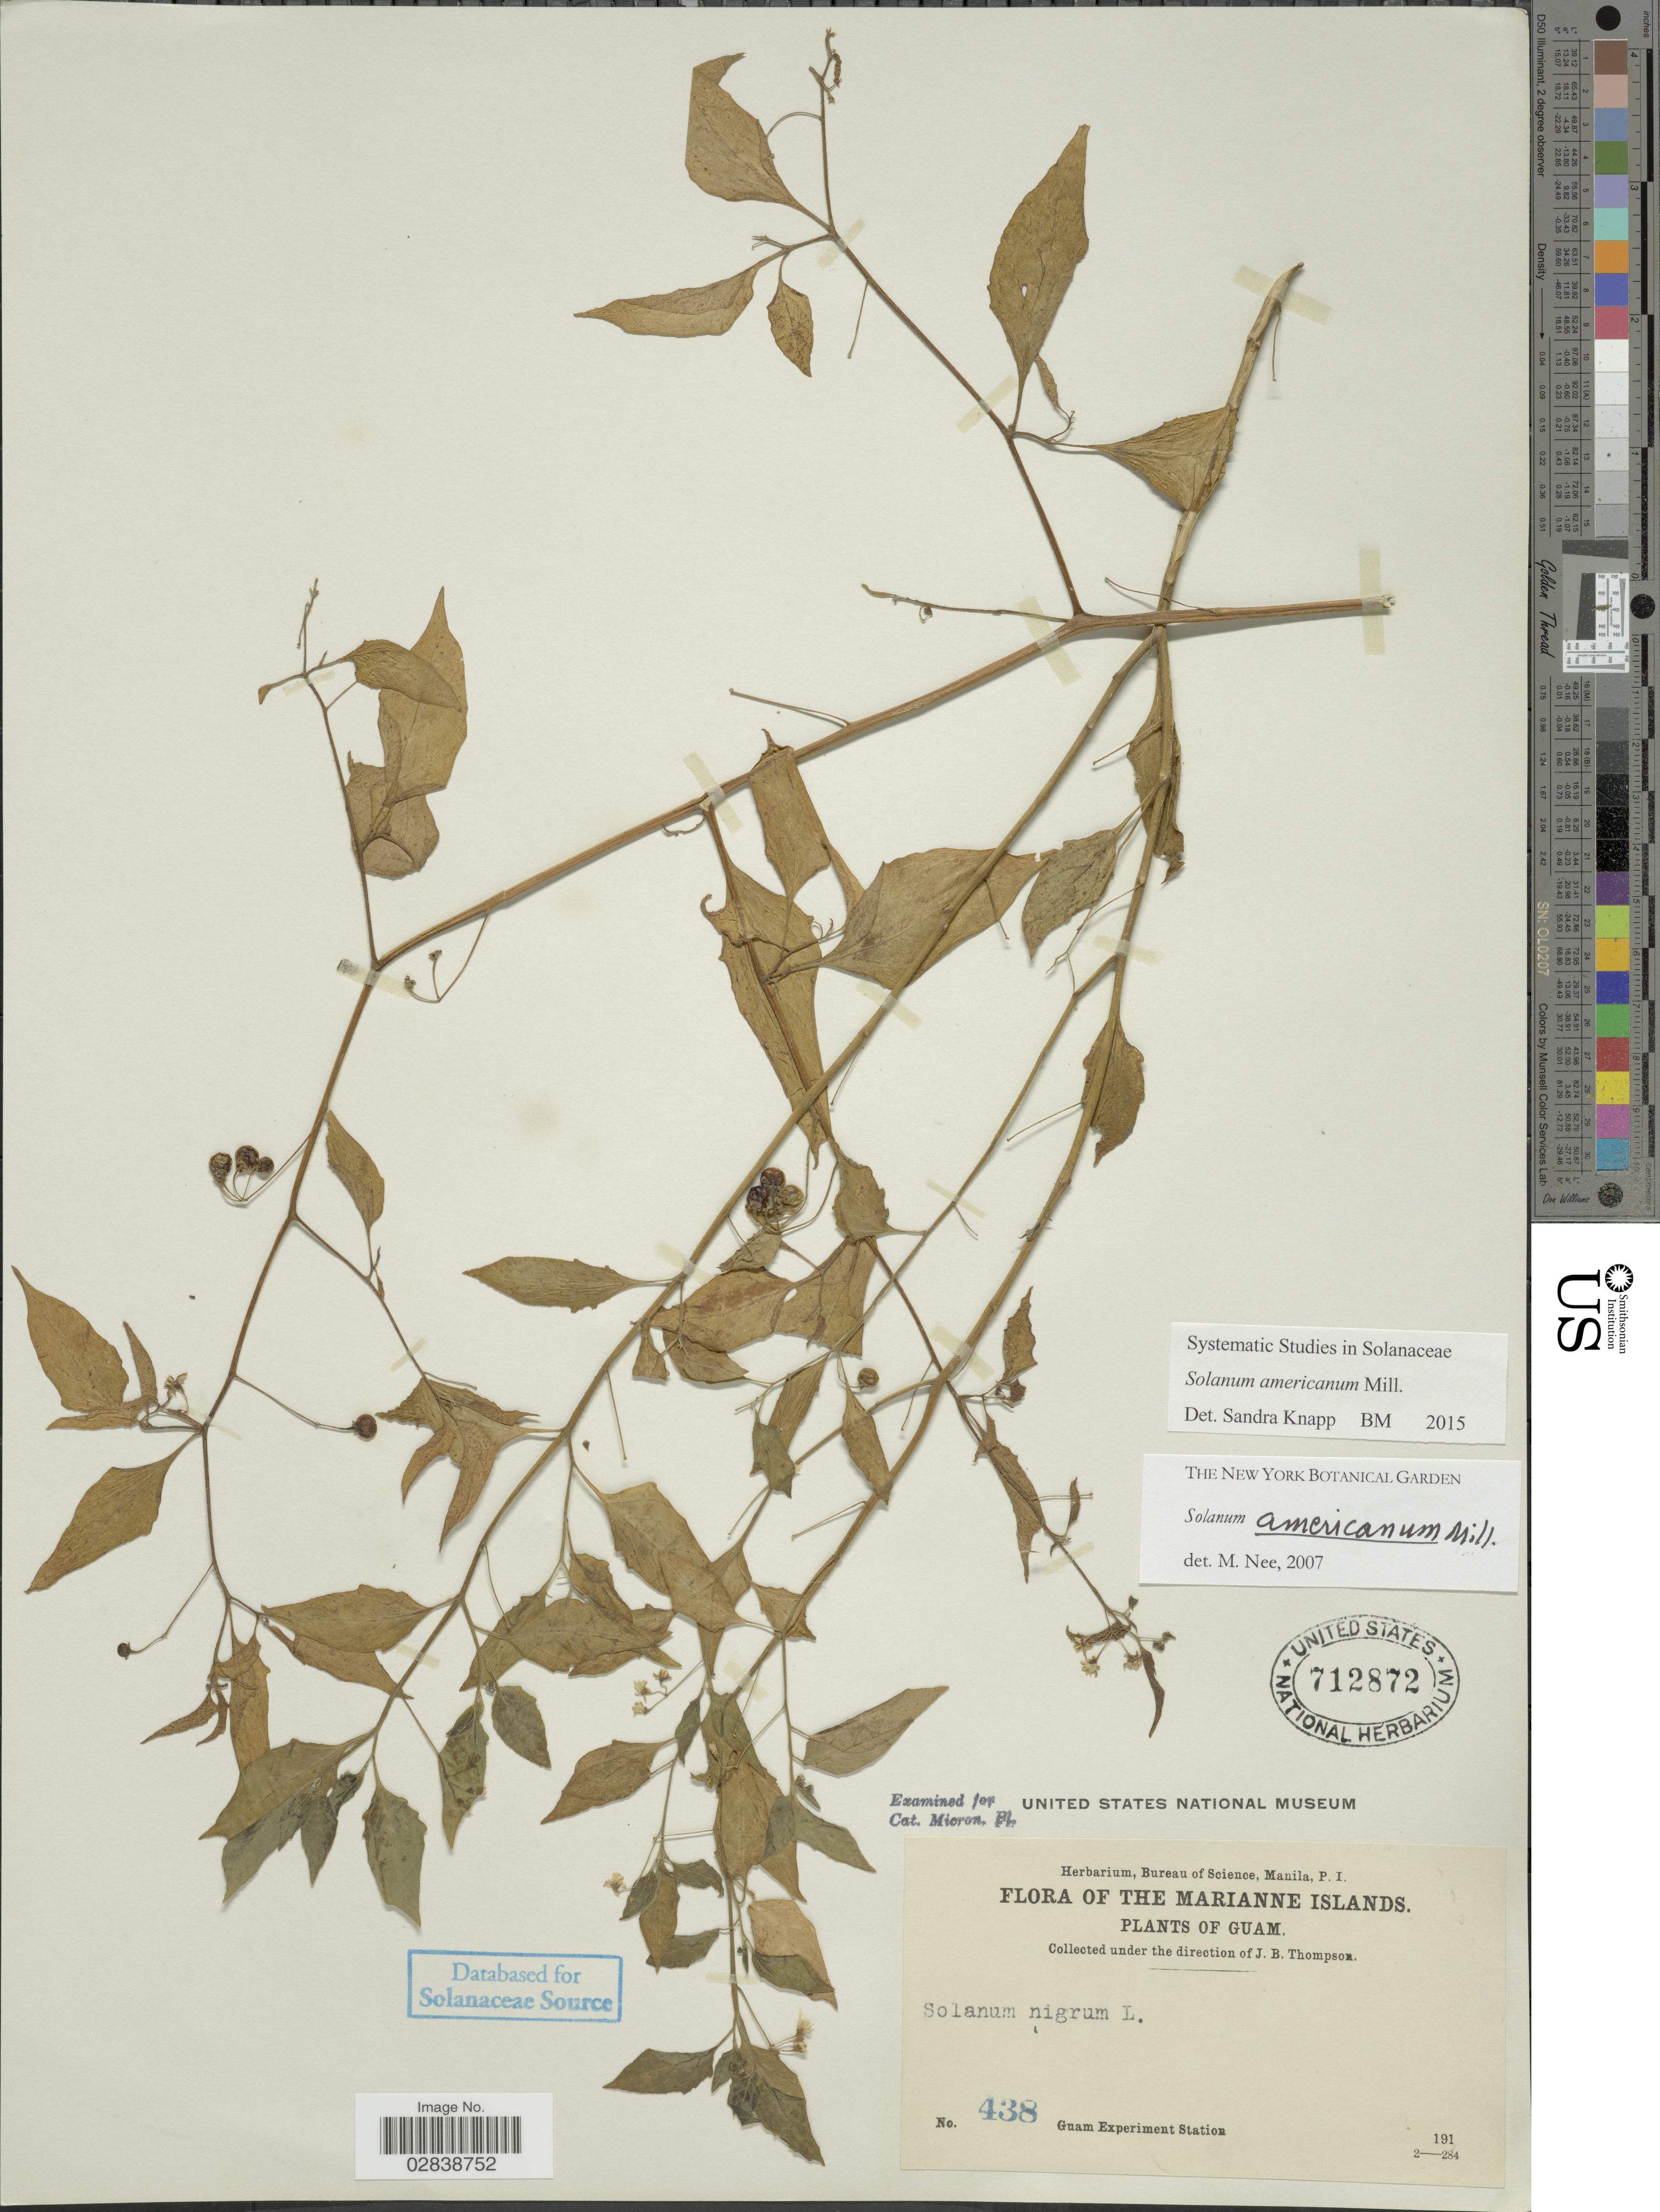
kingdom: Plantae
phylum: Tracheophyta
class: Magnoliopsida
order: Solanales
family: Solanaceae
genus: Solanum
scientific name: Solanum americanum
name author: Mill.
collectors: Guam Exp. Sta.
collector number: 438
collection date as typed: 191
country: Guam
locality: Marianne Islands.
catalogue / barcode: US 712872